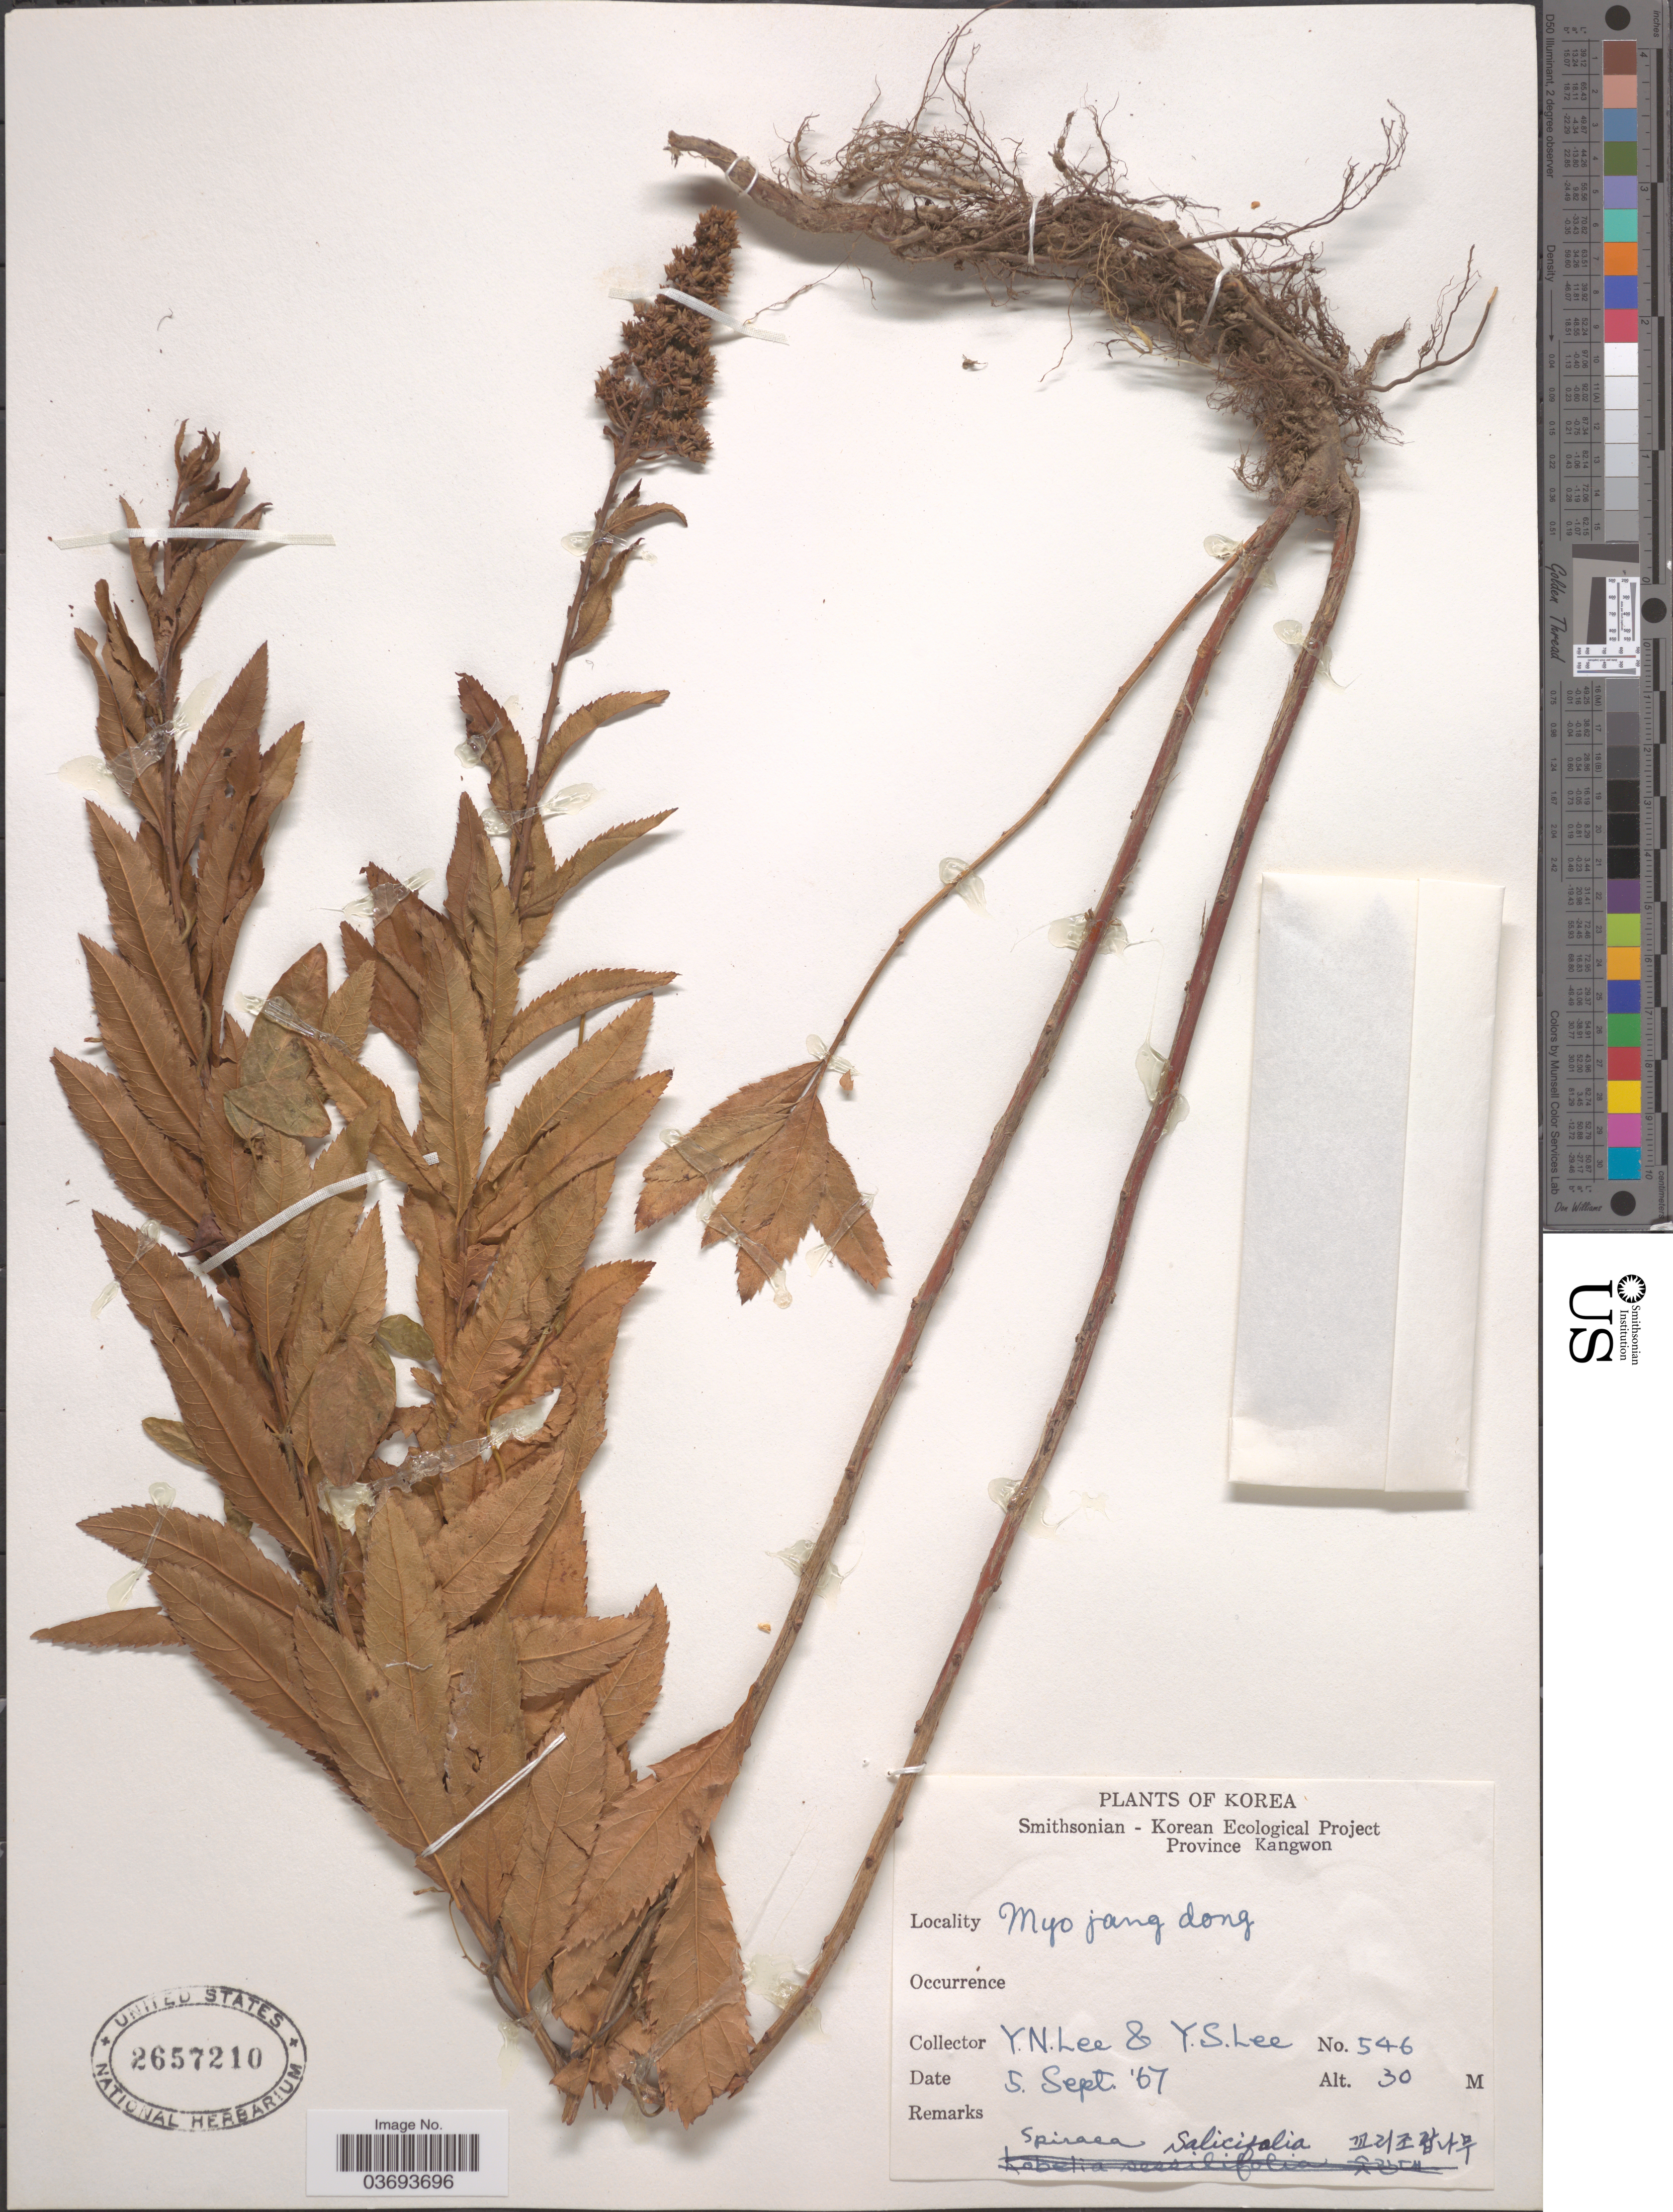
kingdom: Plantae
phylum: Tracheophyta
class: Magnoliopsida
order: Rosales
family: Rosaceae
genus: Spiraea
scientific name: Spiraea salicifolia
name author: L.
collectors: Y. N. Lee & Y. S. Lee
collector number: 546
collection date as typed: Transcribed d/m/y: 5/9/67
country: North Korea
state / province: Kangwon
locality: Korea. Myo jang dong.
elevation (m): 30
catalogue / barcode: US 2657210